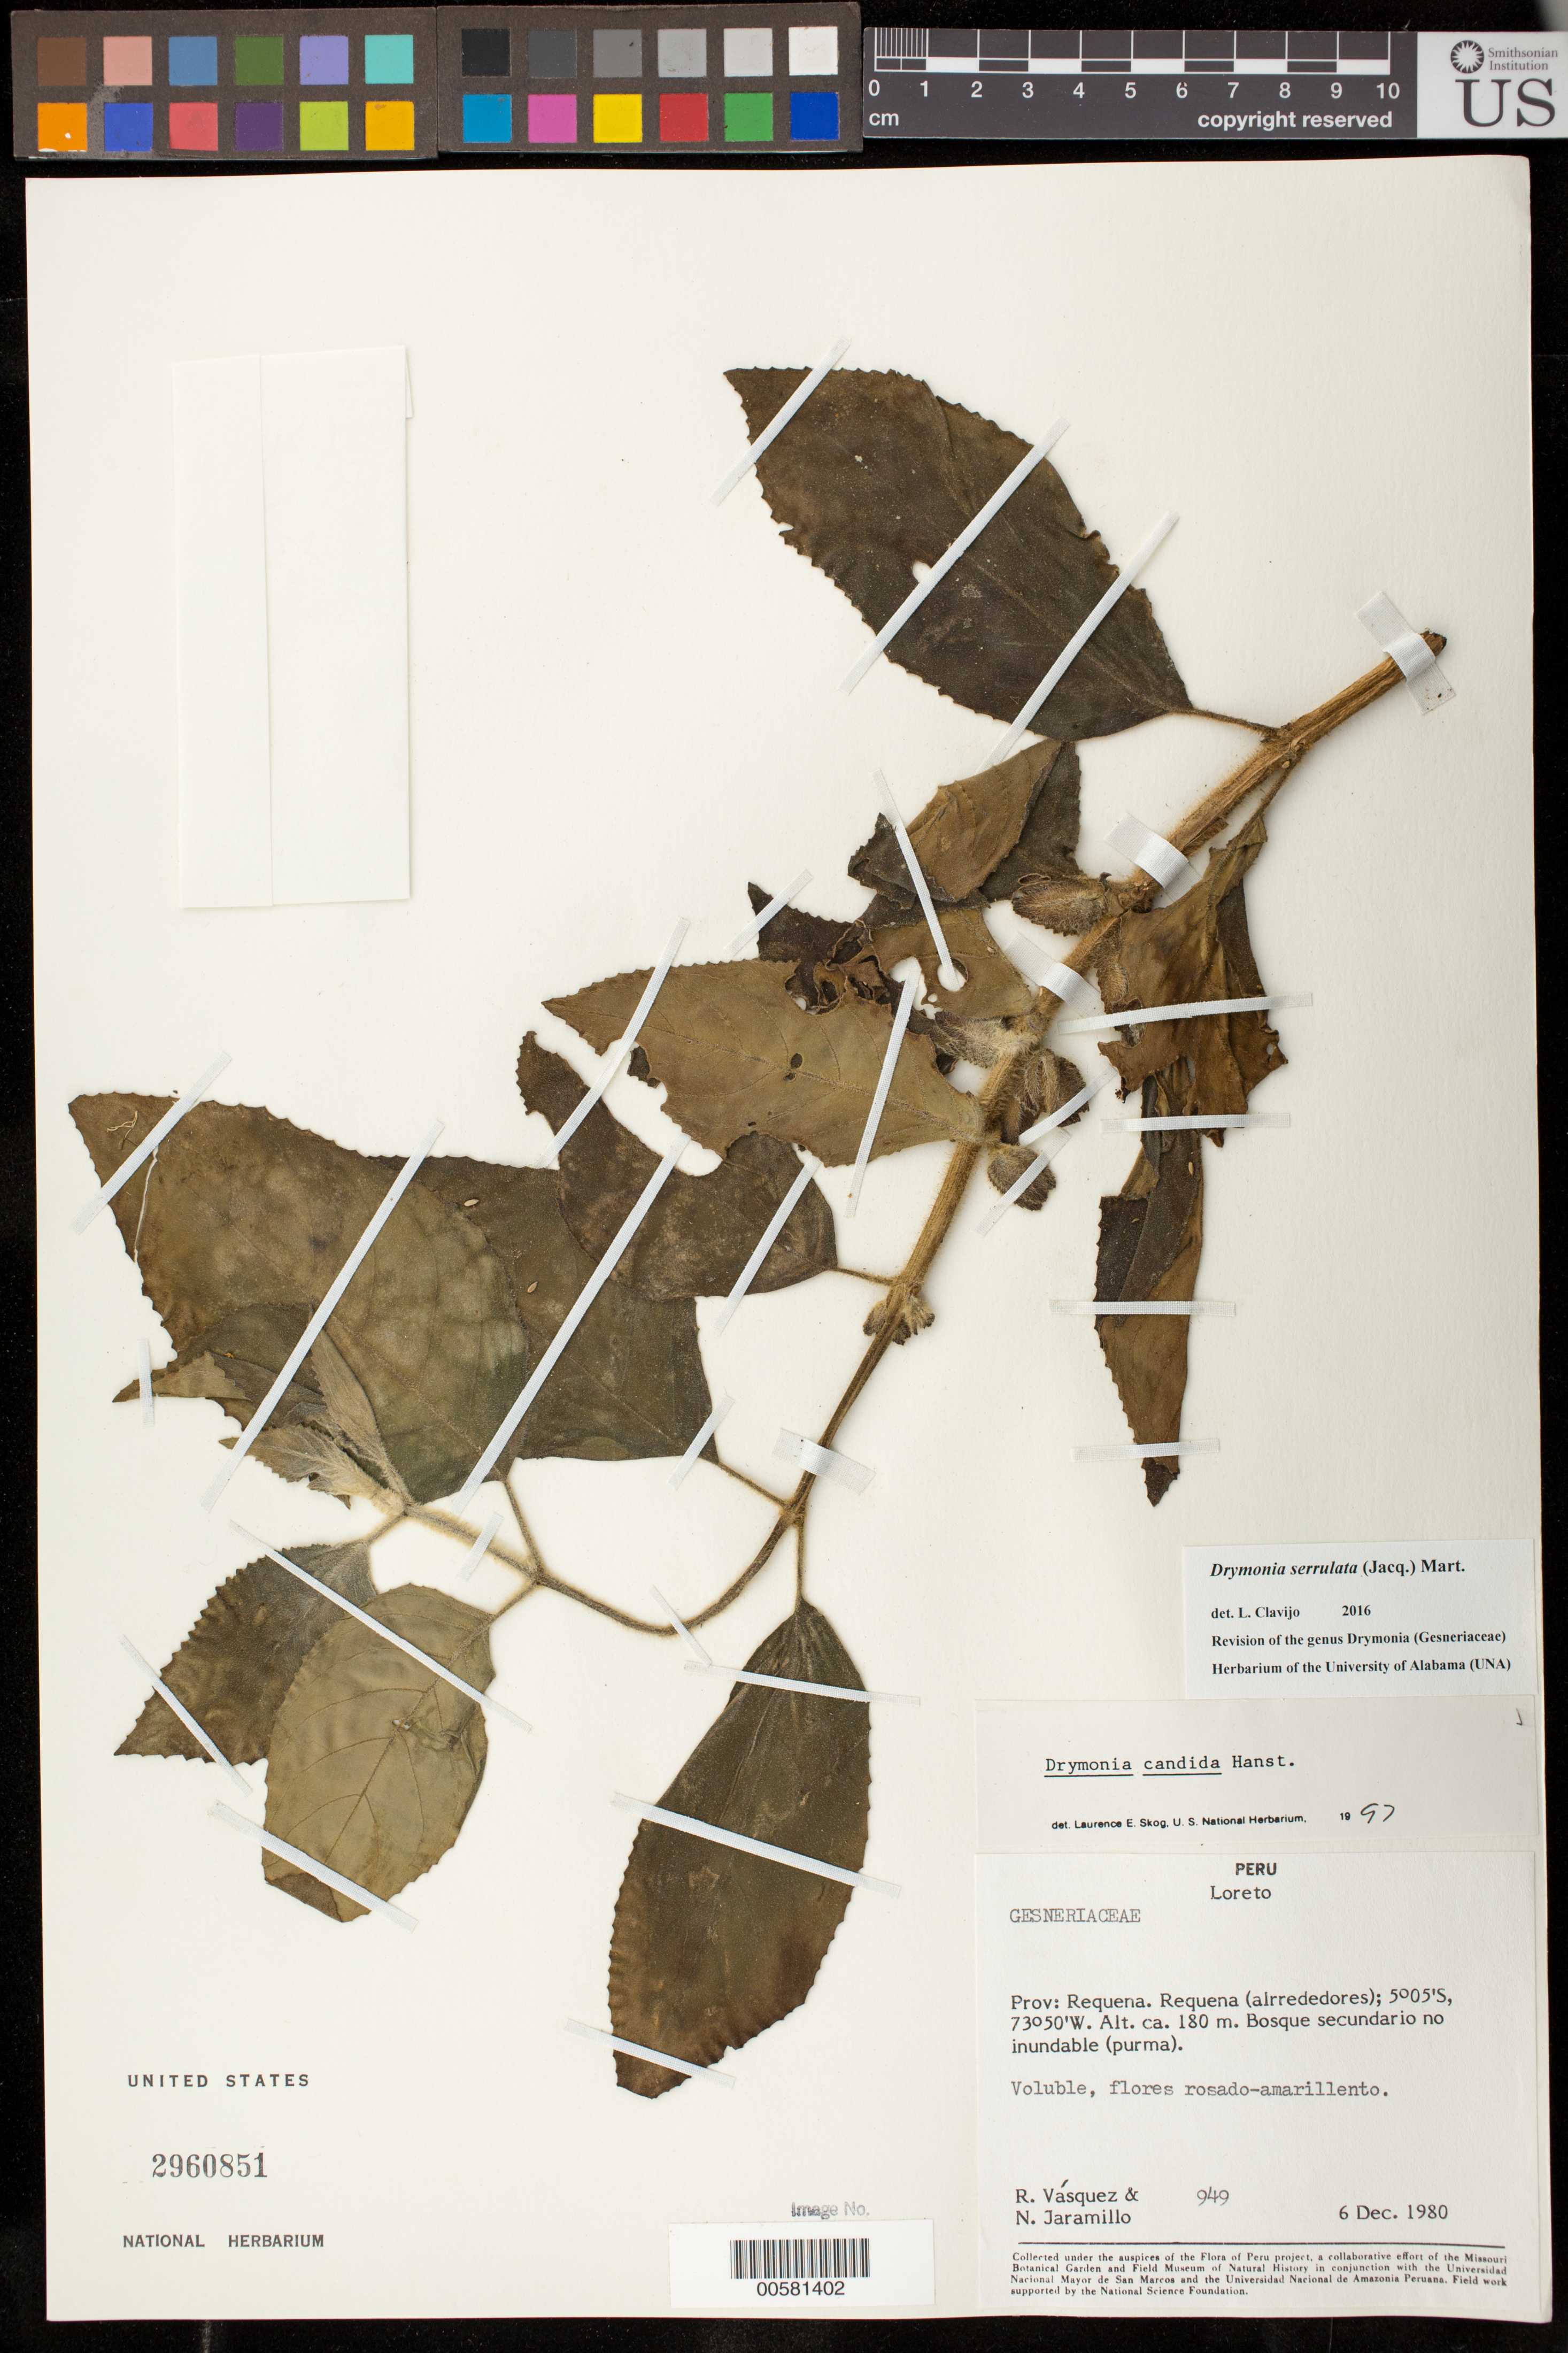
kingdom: Plantae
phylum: Tracheophyta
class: Magnoliopsida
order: Lamiales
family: Gesneriaceae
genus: Drymonia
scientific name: Drymonia serrulata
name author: (Jacq.) Mart.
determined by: Clavijo, L.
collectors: R. Vásquez & N. Jaramillo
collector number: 949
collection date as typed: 06 Dec 1980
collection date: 1980-12-06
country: Peru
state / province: Loreto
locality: Prov. Requena; Requena (alrededores)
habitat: Bosque secundario no inundable (purma)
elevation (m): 180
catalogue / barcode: US 2960851